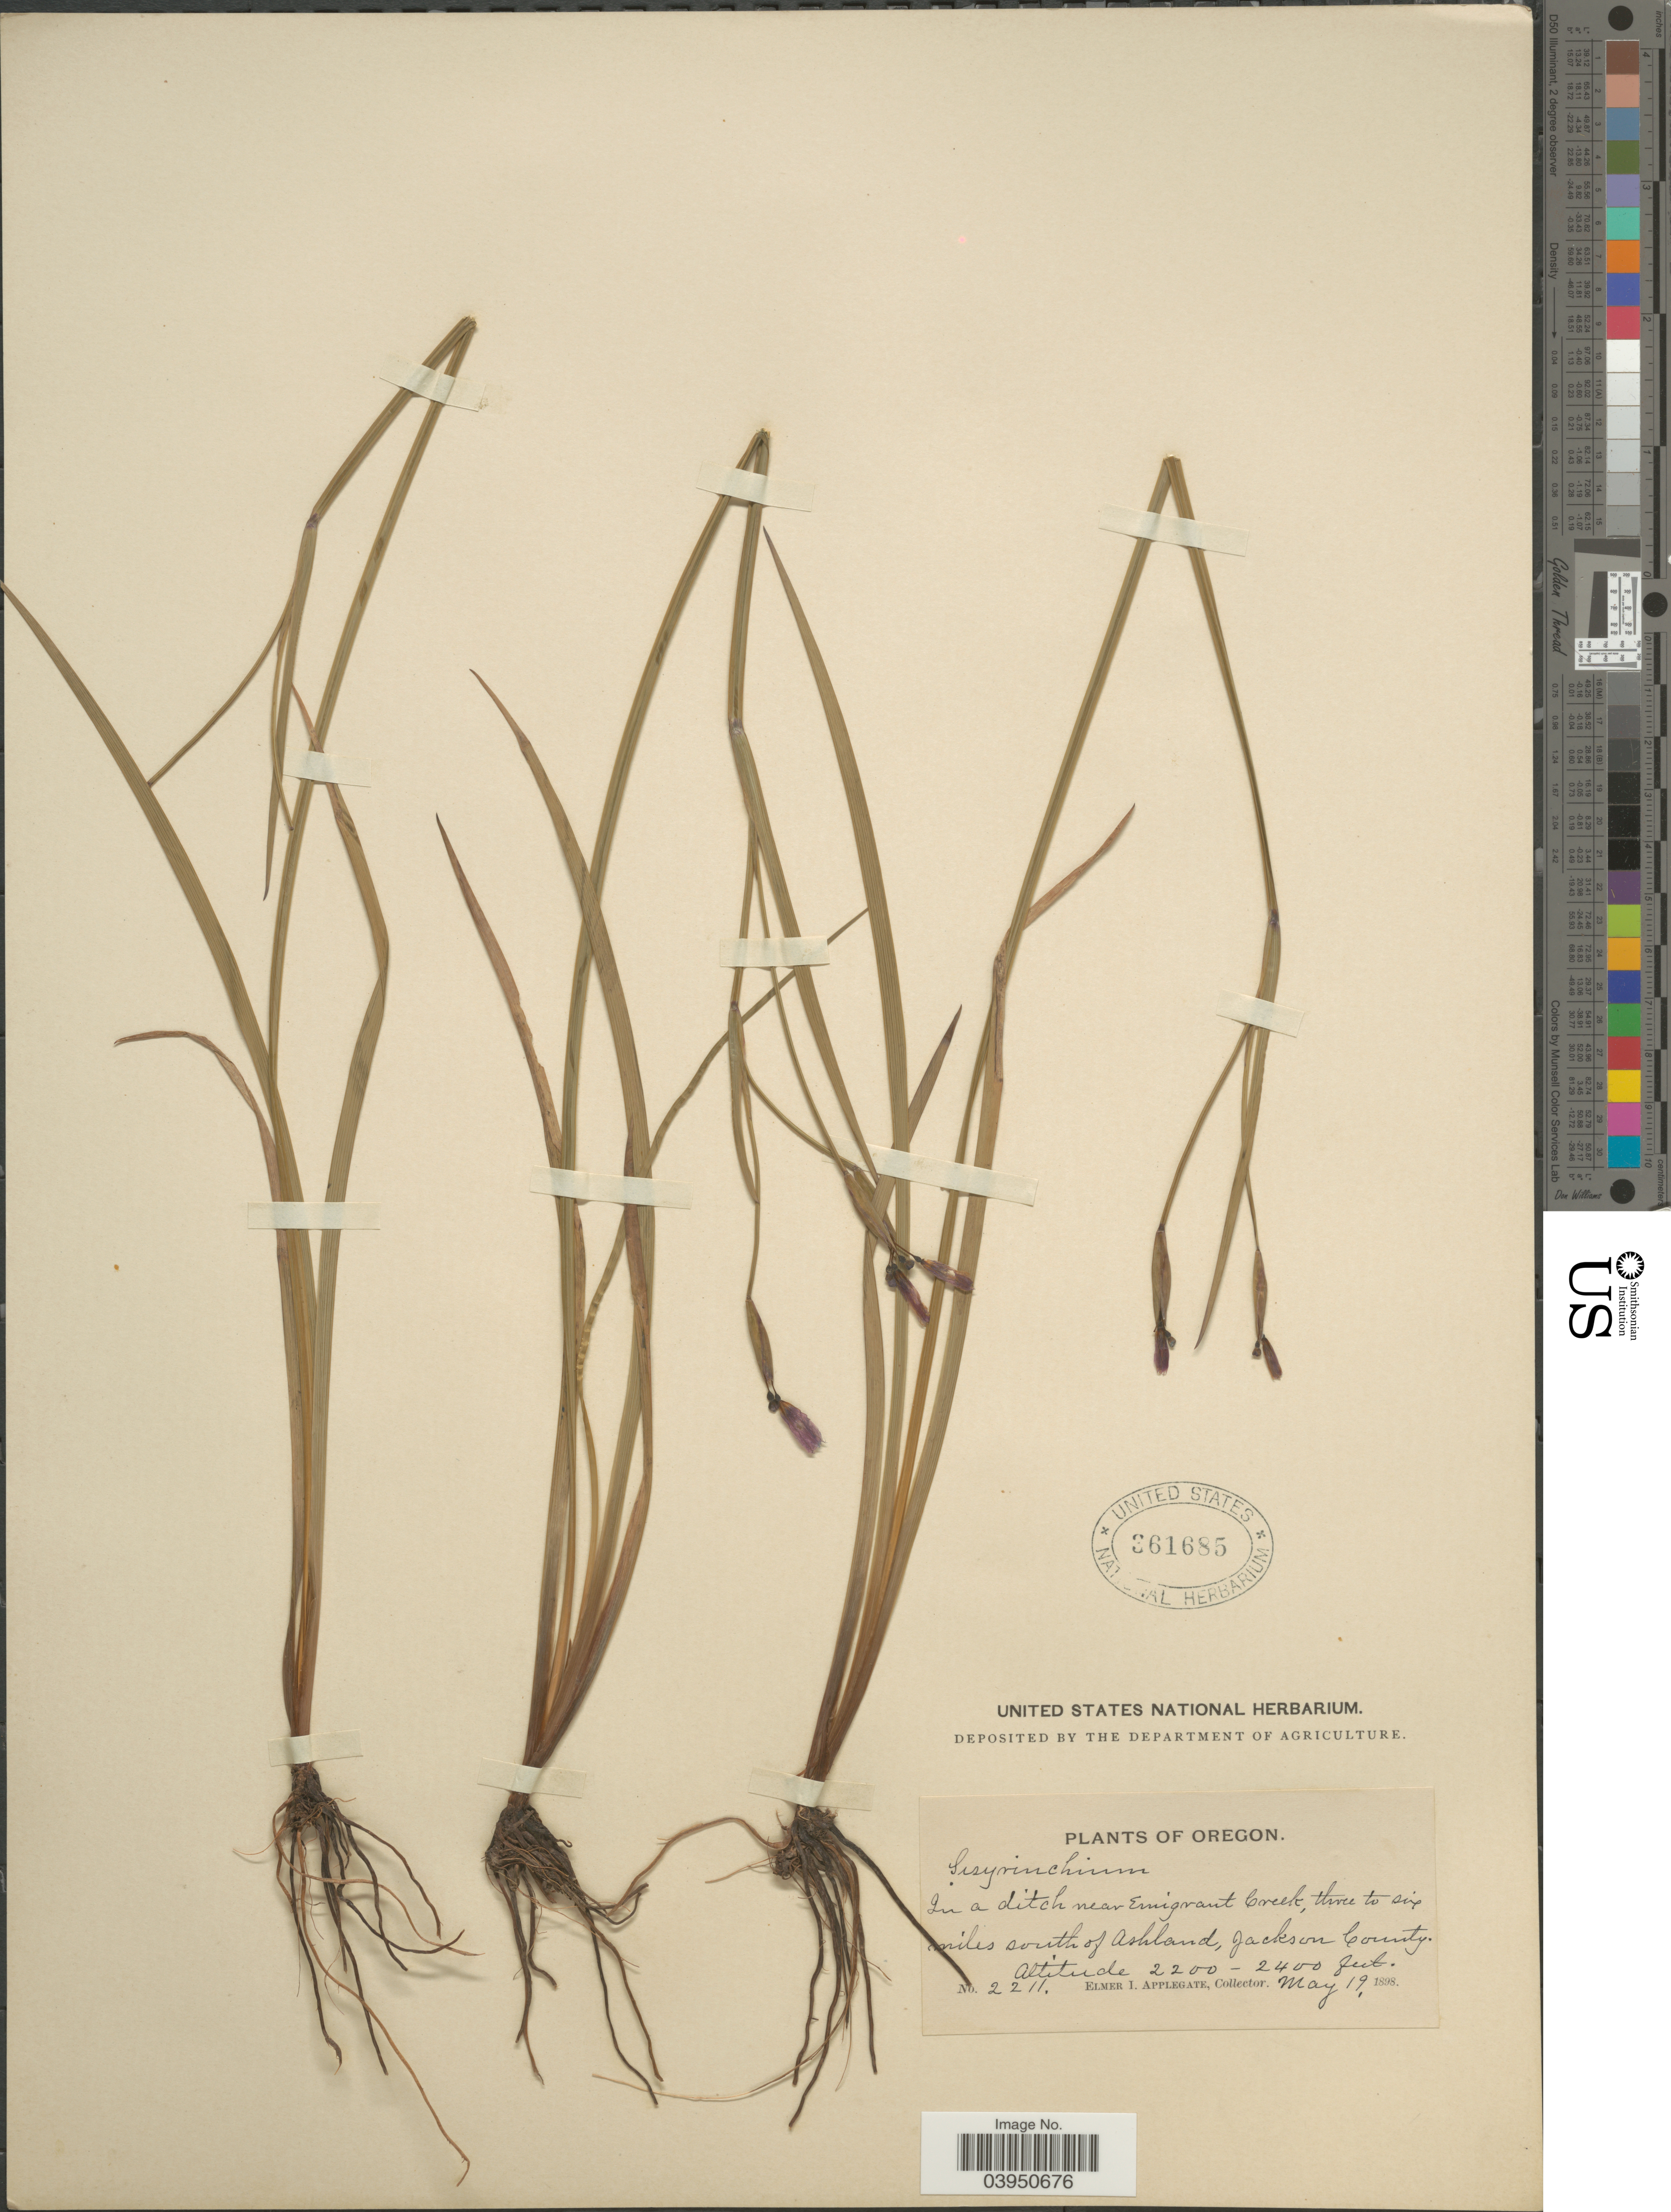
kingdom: Plantae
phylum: Tracheophyta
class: Liliopsida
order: Asparagales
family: Iridaceae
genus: Sisyrinchium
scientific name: Sisyrinchium birameum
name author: Piper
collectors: E. I. Applegate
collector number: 2211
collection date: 1898-05-19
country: United States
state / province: Oregon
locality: Near Emigrant Creek, three to six miles south of Ashland, Jackson County.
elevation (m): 671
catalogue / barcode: US 361685